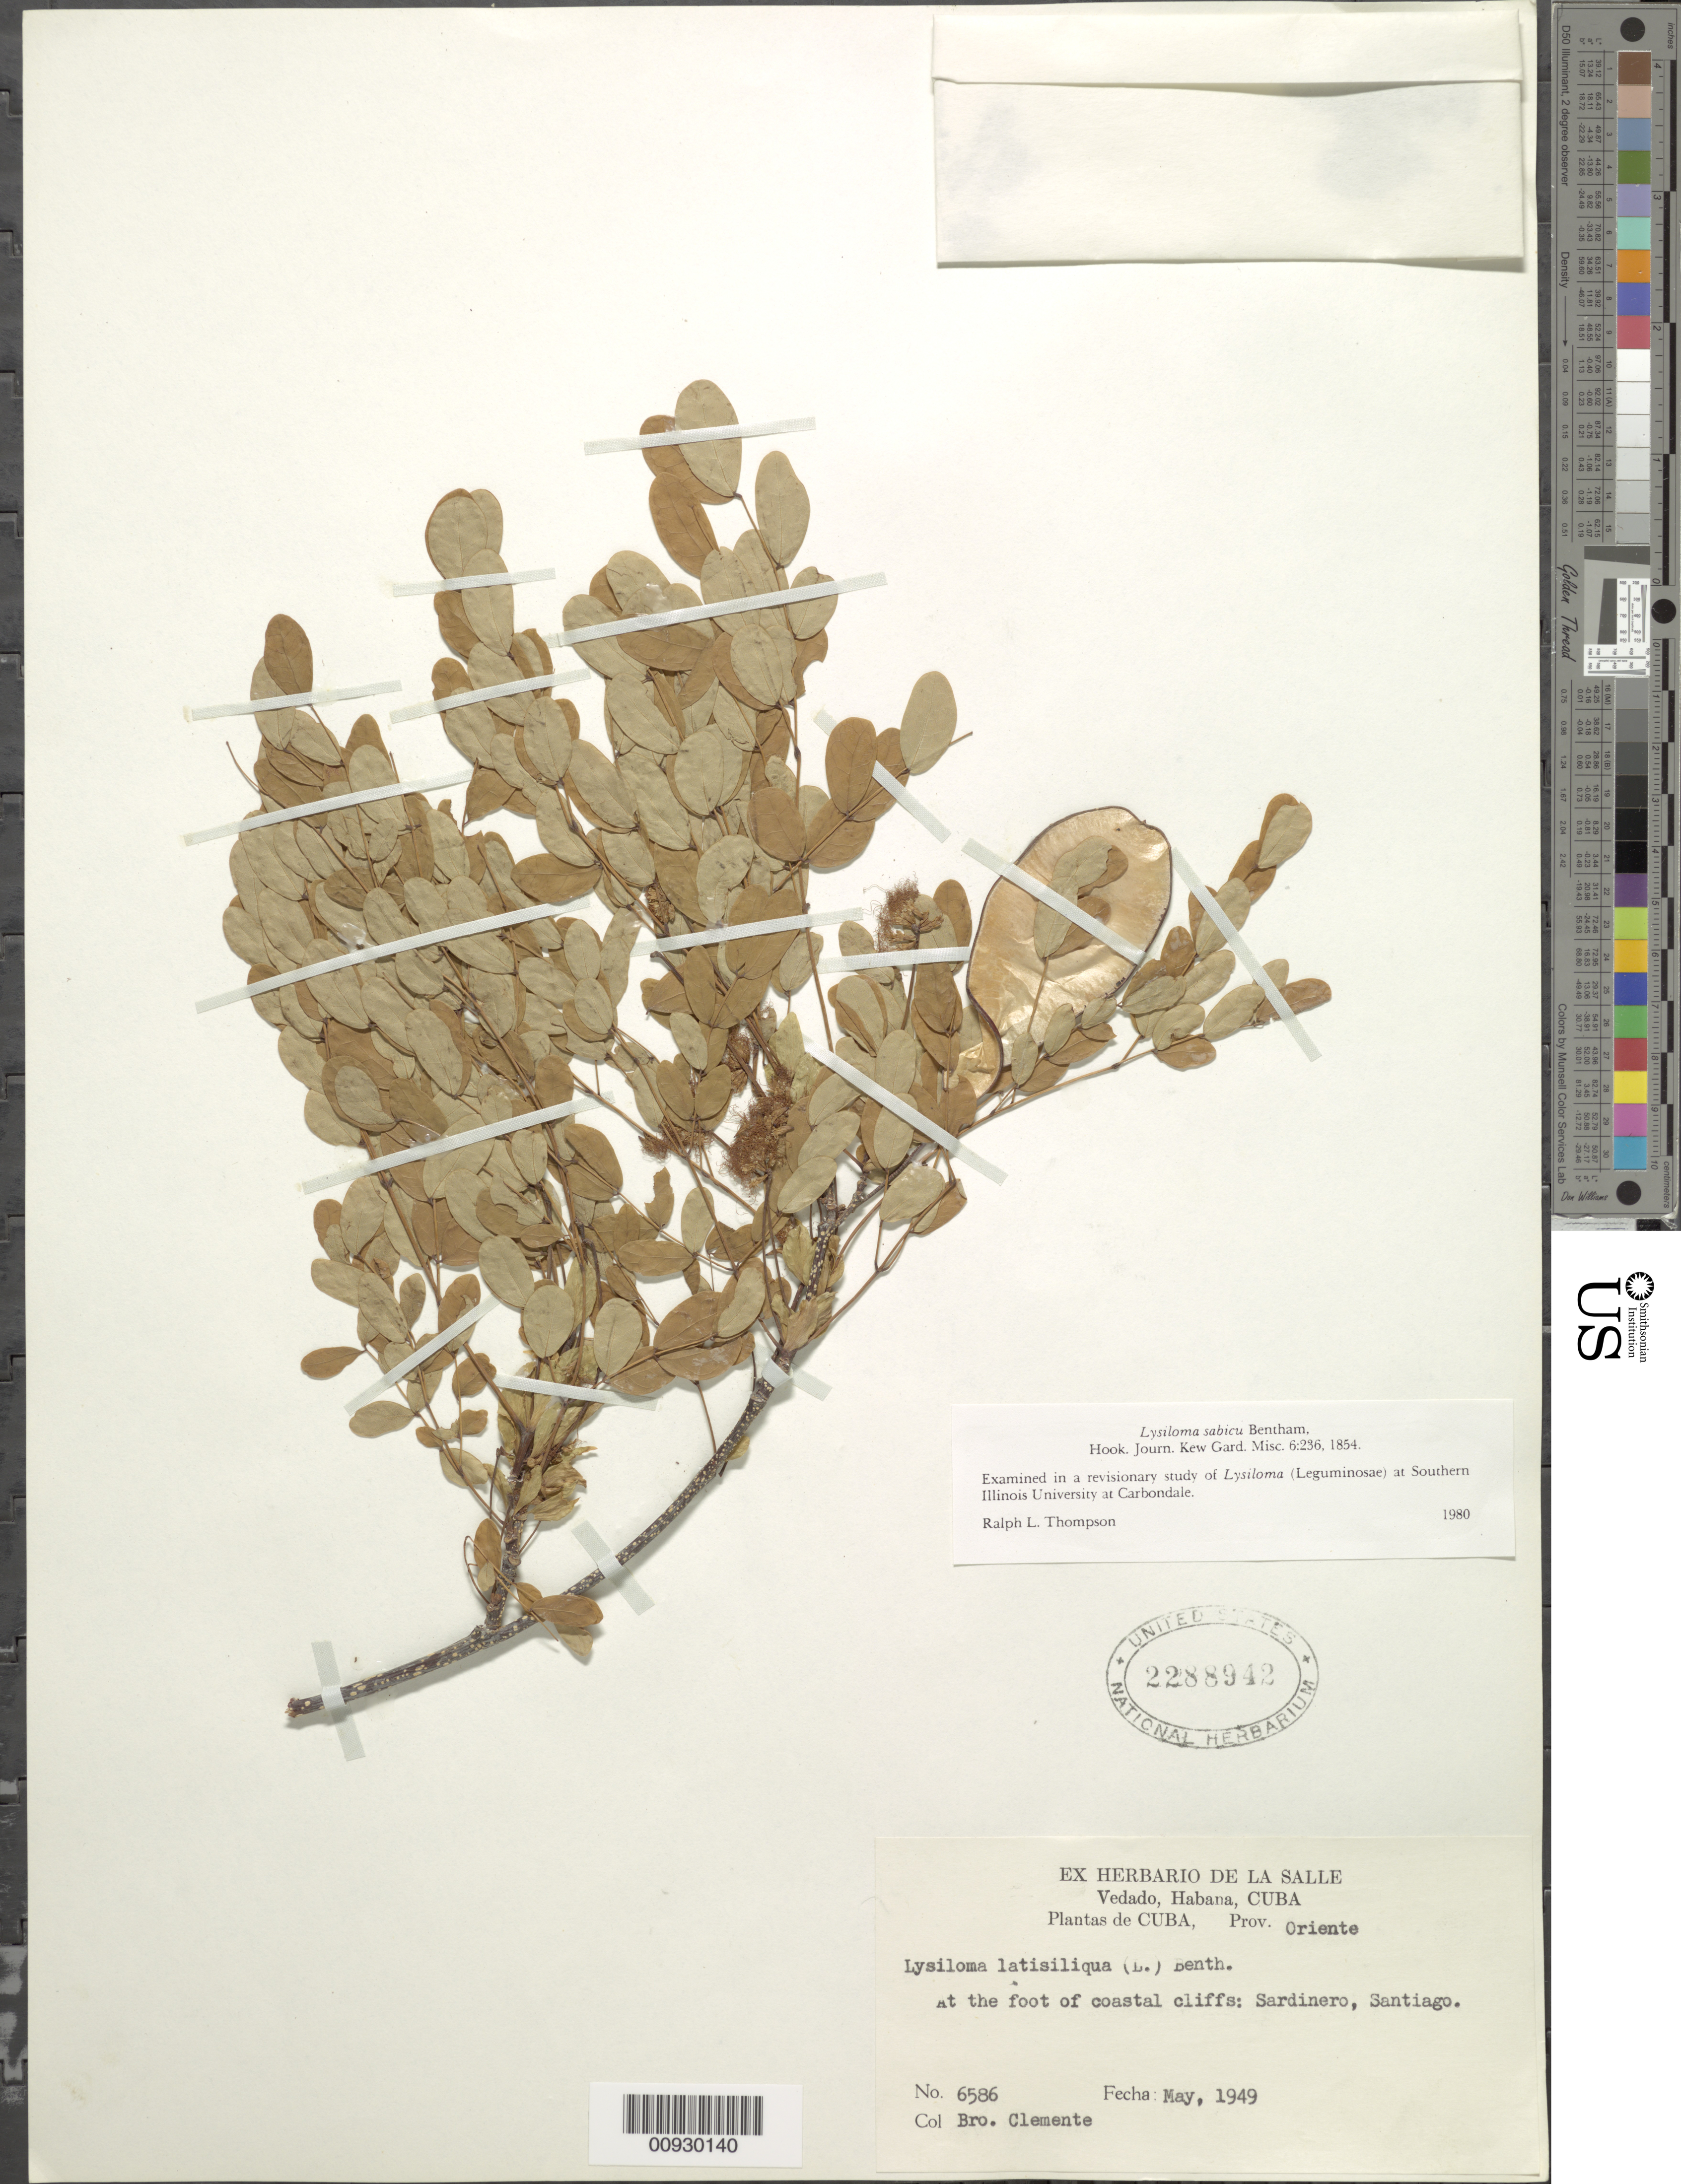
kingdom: Plantae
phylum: Tracheophyta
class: Magnoliopsida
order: Fabales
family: Fabaceae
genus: Lysiloma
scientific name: Lysiloma sabicu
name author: Benth.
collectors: B. Clement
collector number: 6586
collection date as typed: May 1949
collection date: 1949-05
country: Cuba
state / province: Santiago de Cuba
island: Cuba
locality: At the foot of coastal cliffs, Sardinero, Santiago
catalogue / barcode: US 2288942